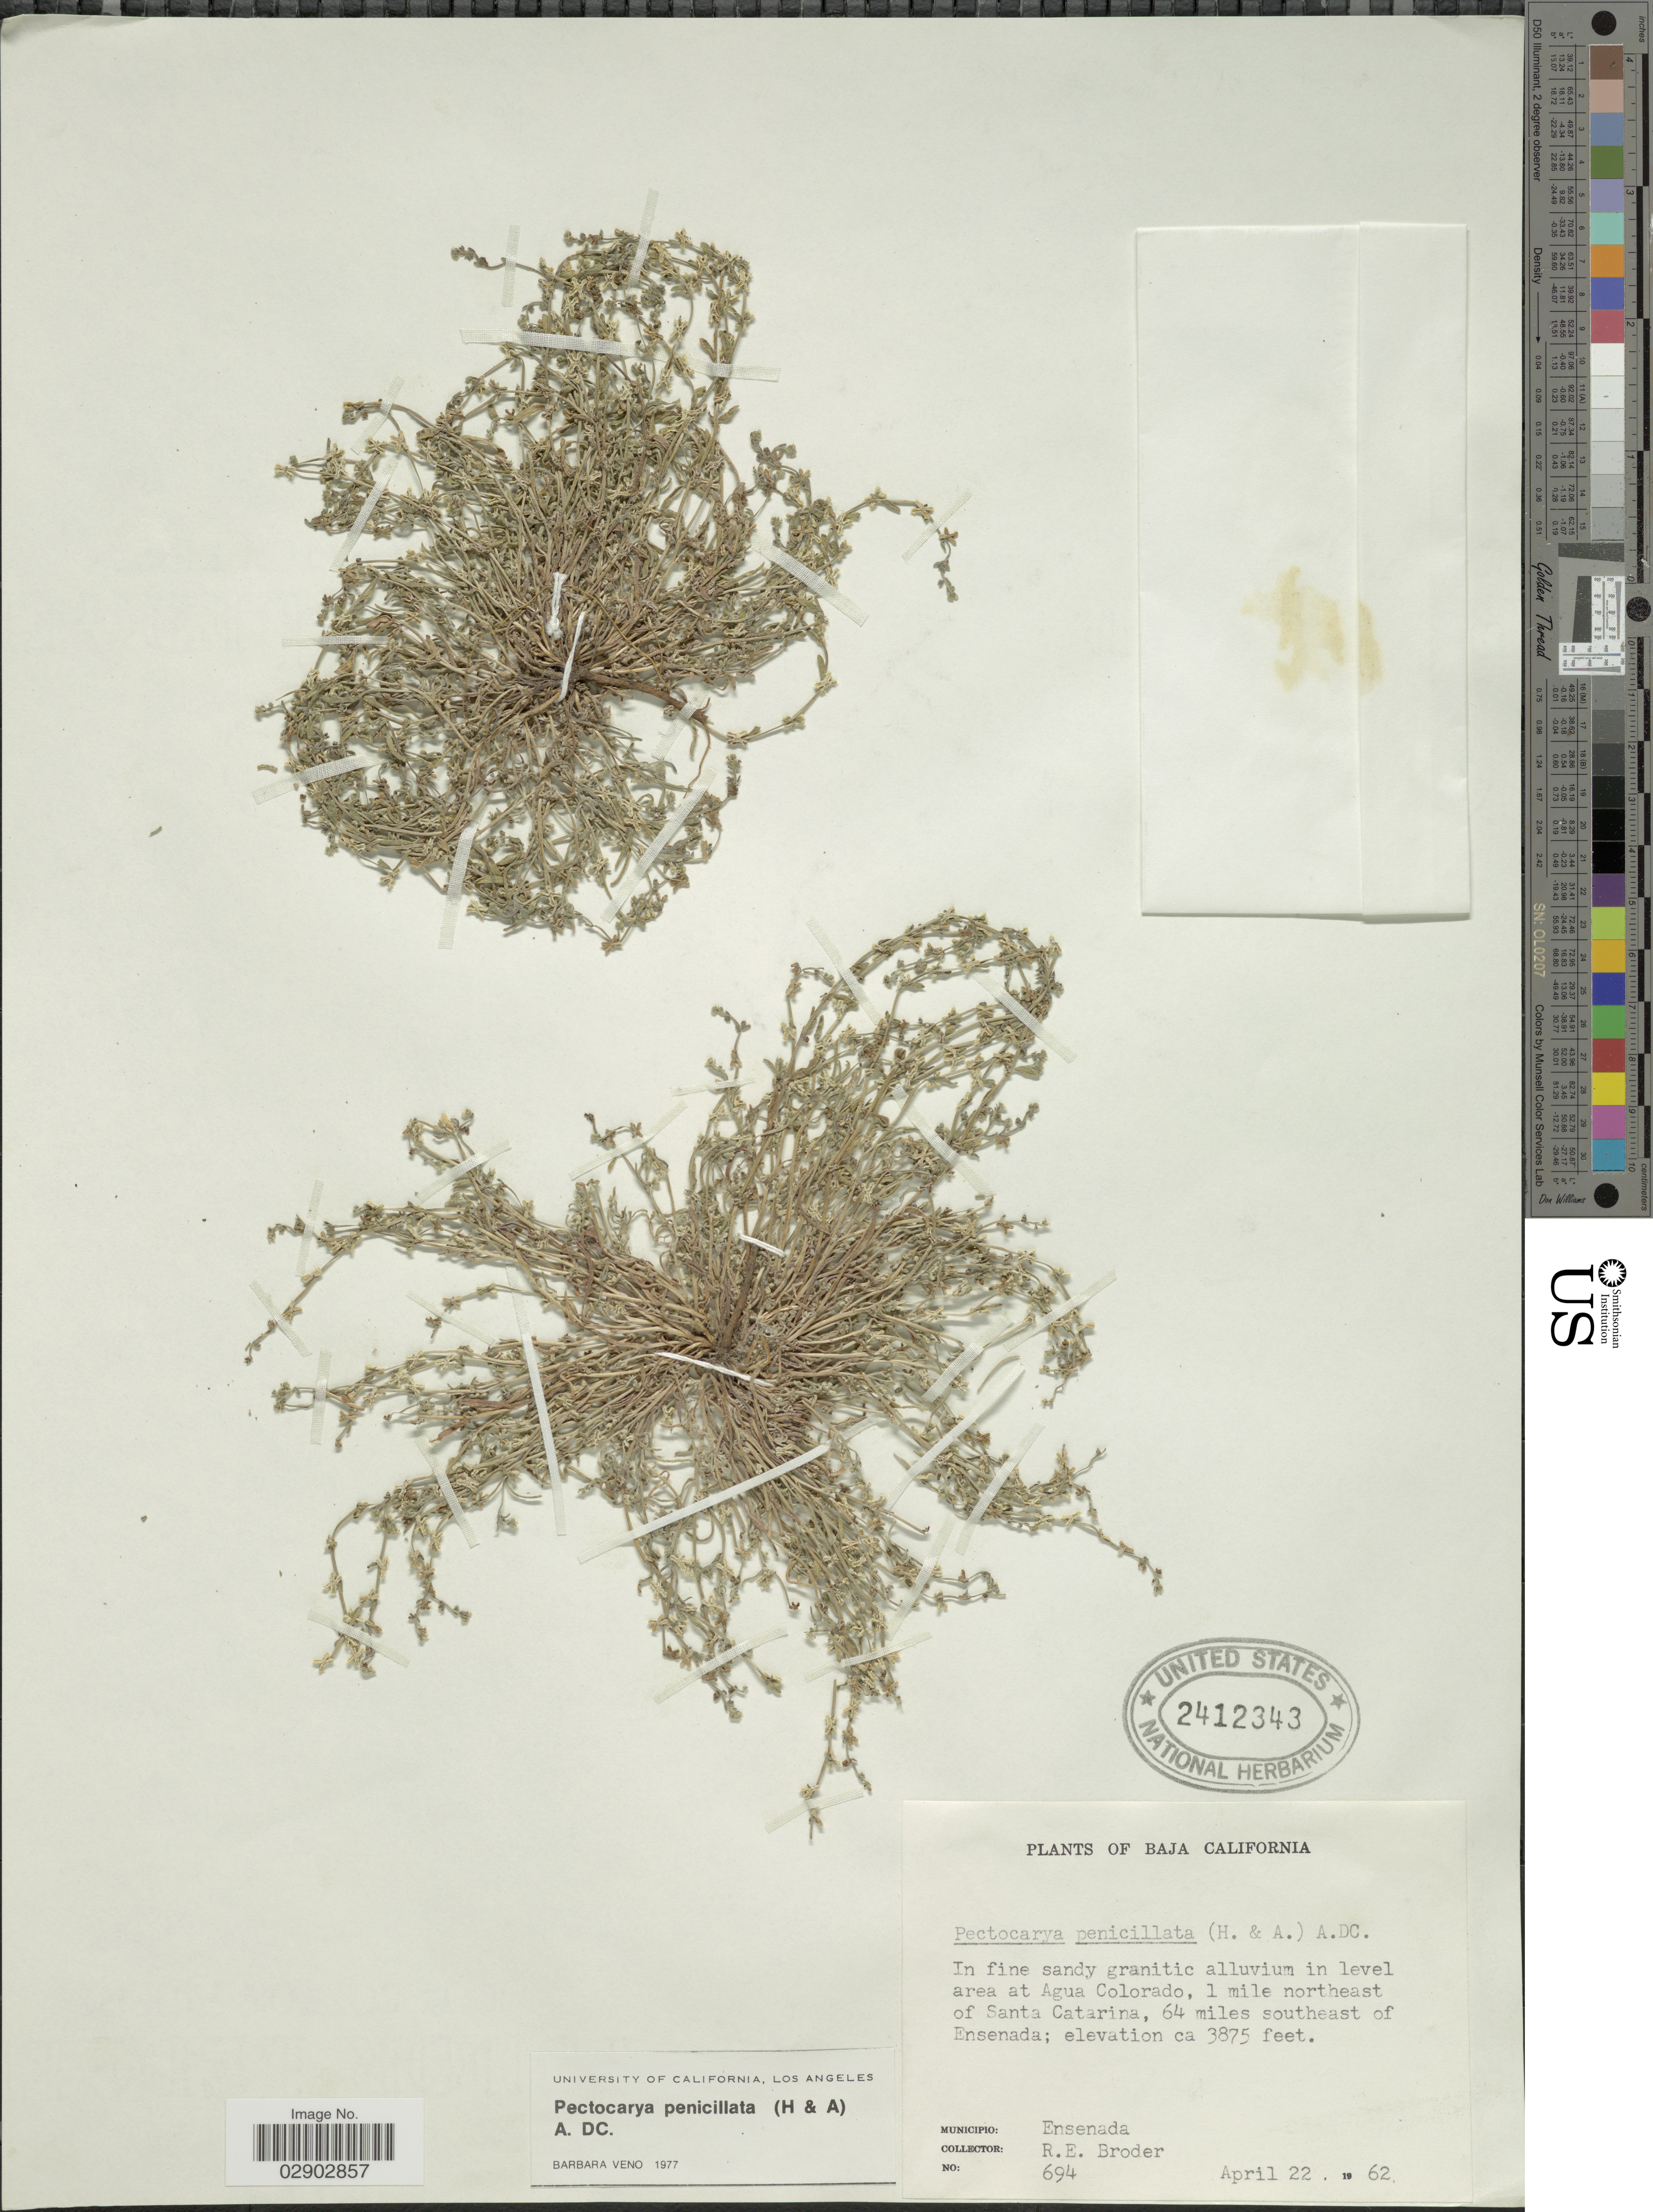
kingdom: Plantae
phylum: Tracheophyta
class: Magnoliopsida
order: Boraginales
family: Boraginaceae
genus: Pectocarya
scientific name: Pectocarya penicillata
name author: Hook. & Arn.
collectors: R. Broder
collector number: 694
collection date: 1962-04-22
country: Mexico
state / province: Baja California Norte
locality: In fine sandy alluvium in level area at Agua Colorado, 1 mile northeast of Santa Catarina, 64 miles southeast of Ensenada. Municipio: Ensenada.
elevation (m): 1181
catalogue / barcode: US 2412343